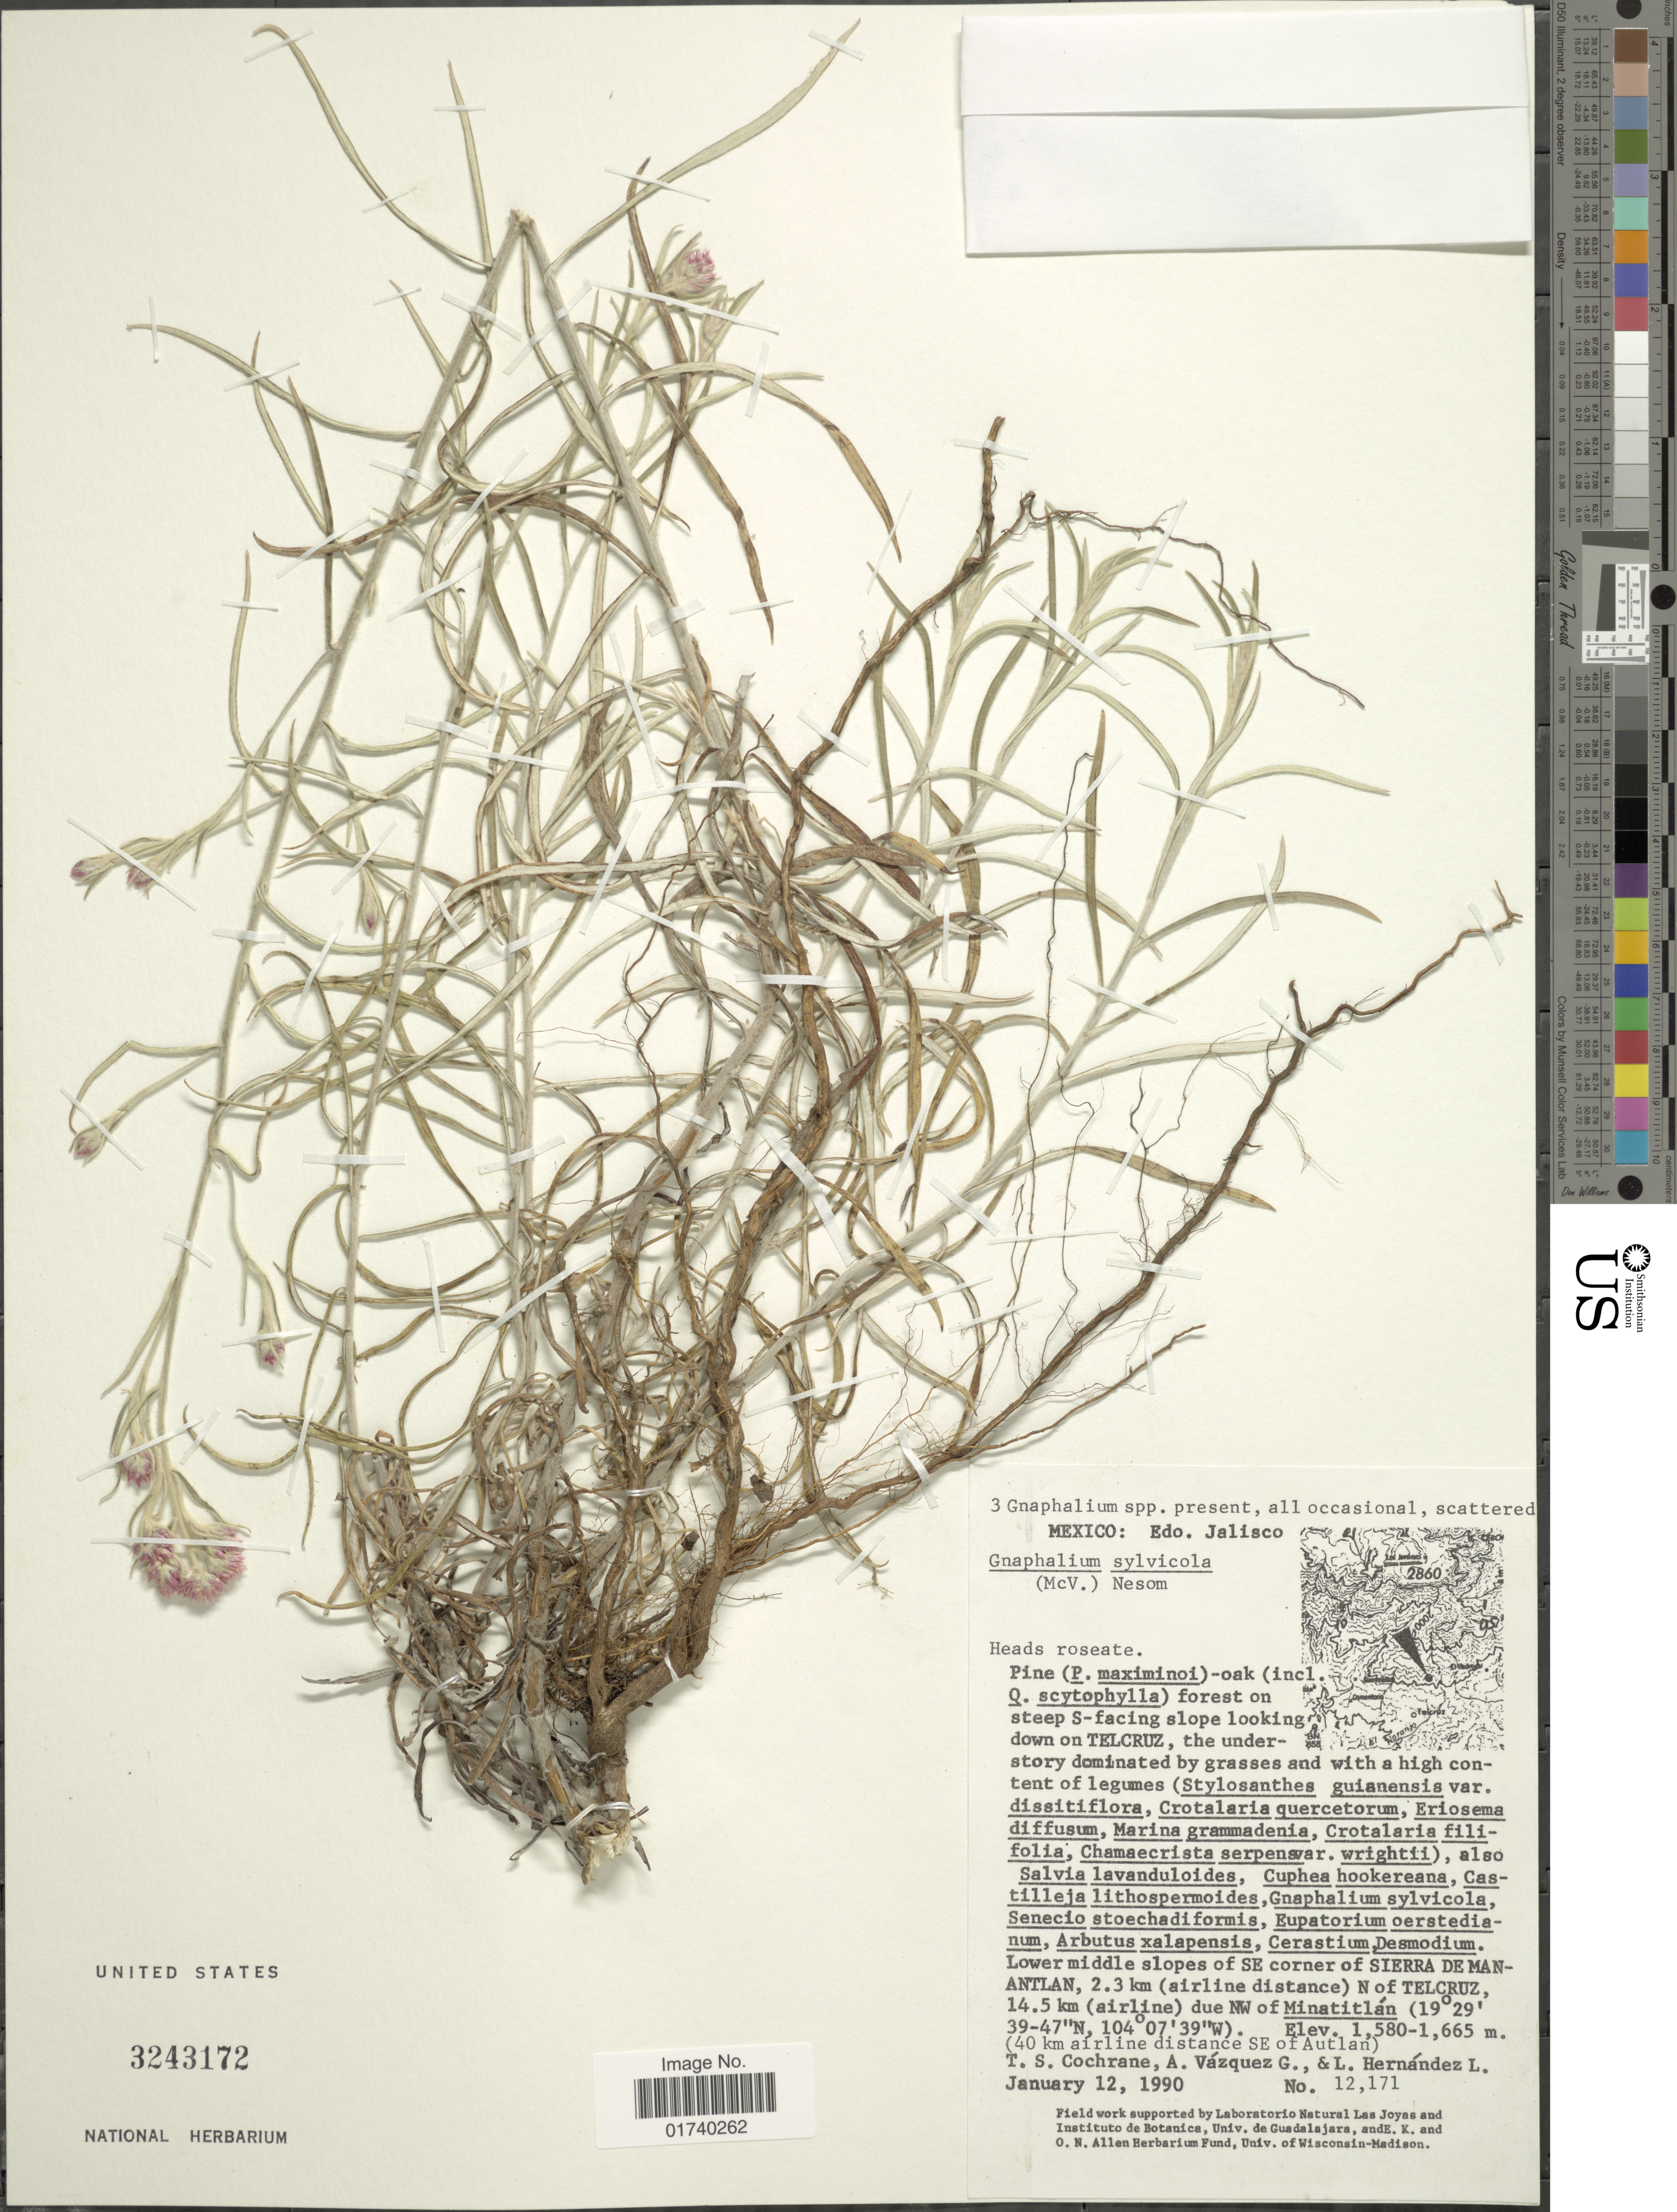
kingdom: Plantae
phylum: Tracheophyta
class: Magnoliopsida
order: Asterales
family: Asteraceae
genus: Pseudognaphalium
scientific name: Pseudognaphalium sylvicola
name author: (McVaugh) G.L. Nesom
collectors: T. S. Cochrane, J. A. Vázquez G. & L. Hernandez L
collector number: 12171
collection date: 1990-01-12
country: Mexico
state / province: Jalisco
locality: Edo. Jalisco, Pine - oak forest on steep S - facing slope looking down on Telecruz, Lowermiddle slopes of SE corner of Sierra De Manantlan, 2.3 km ( airline distance ) N of Telcruz, 14.5 km ( airline ) due NW of Minatitlan, ( 40 km airline distance SE of Autlan ).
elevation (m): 1580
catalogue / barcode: US 3243172